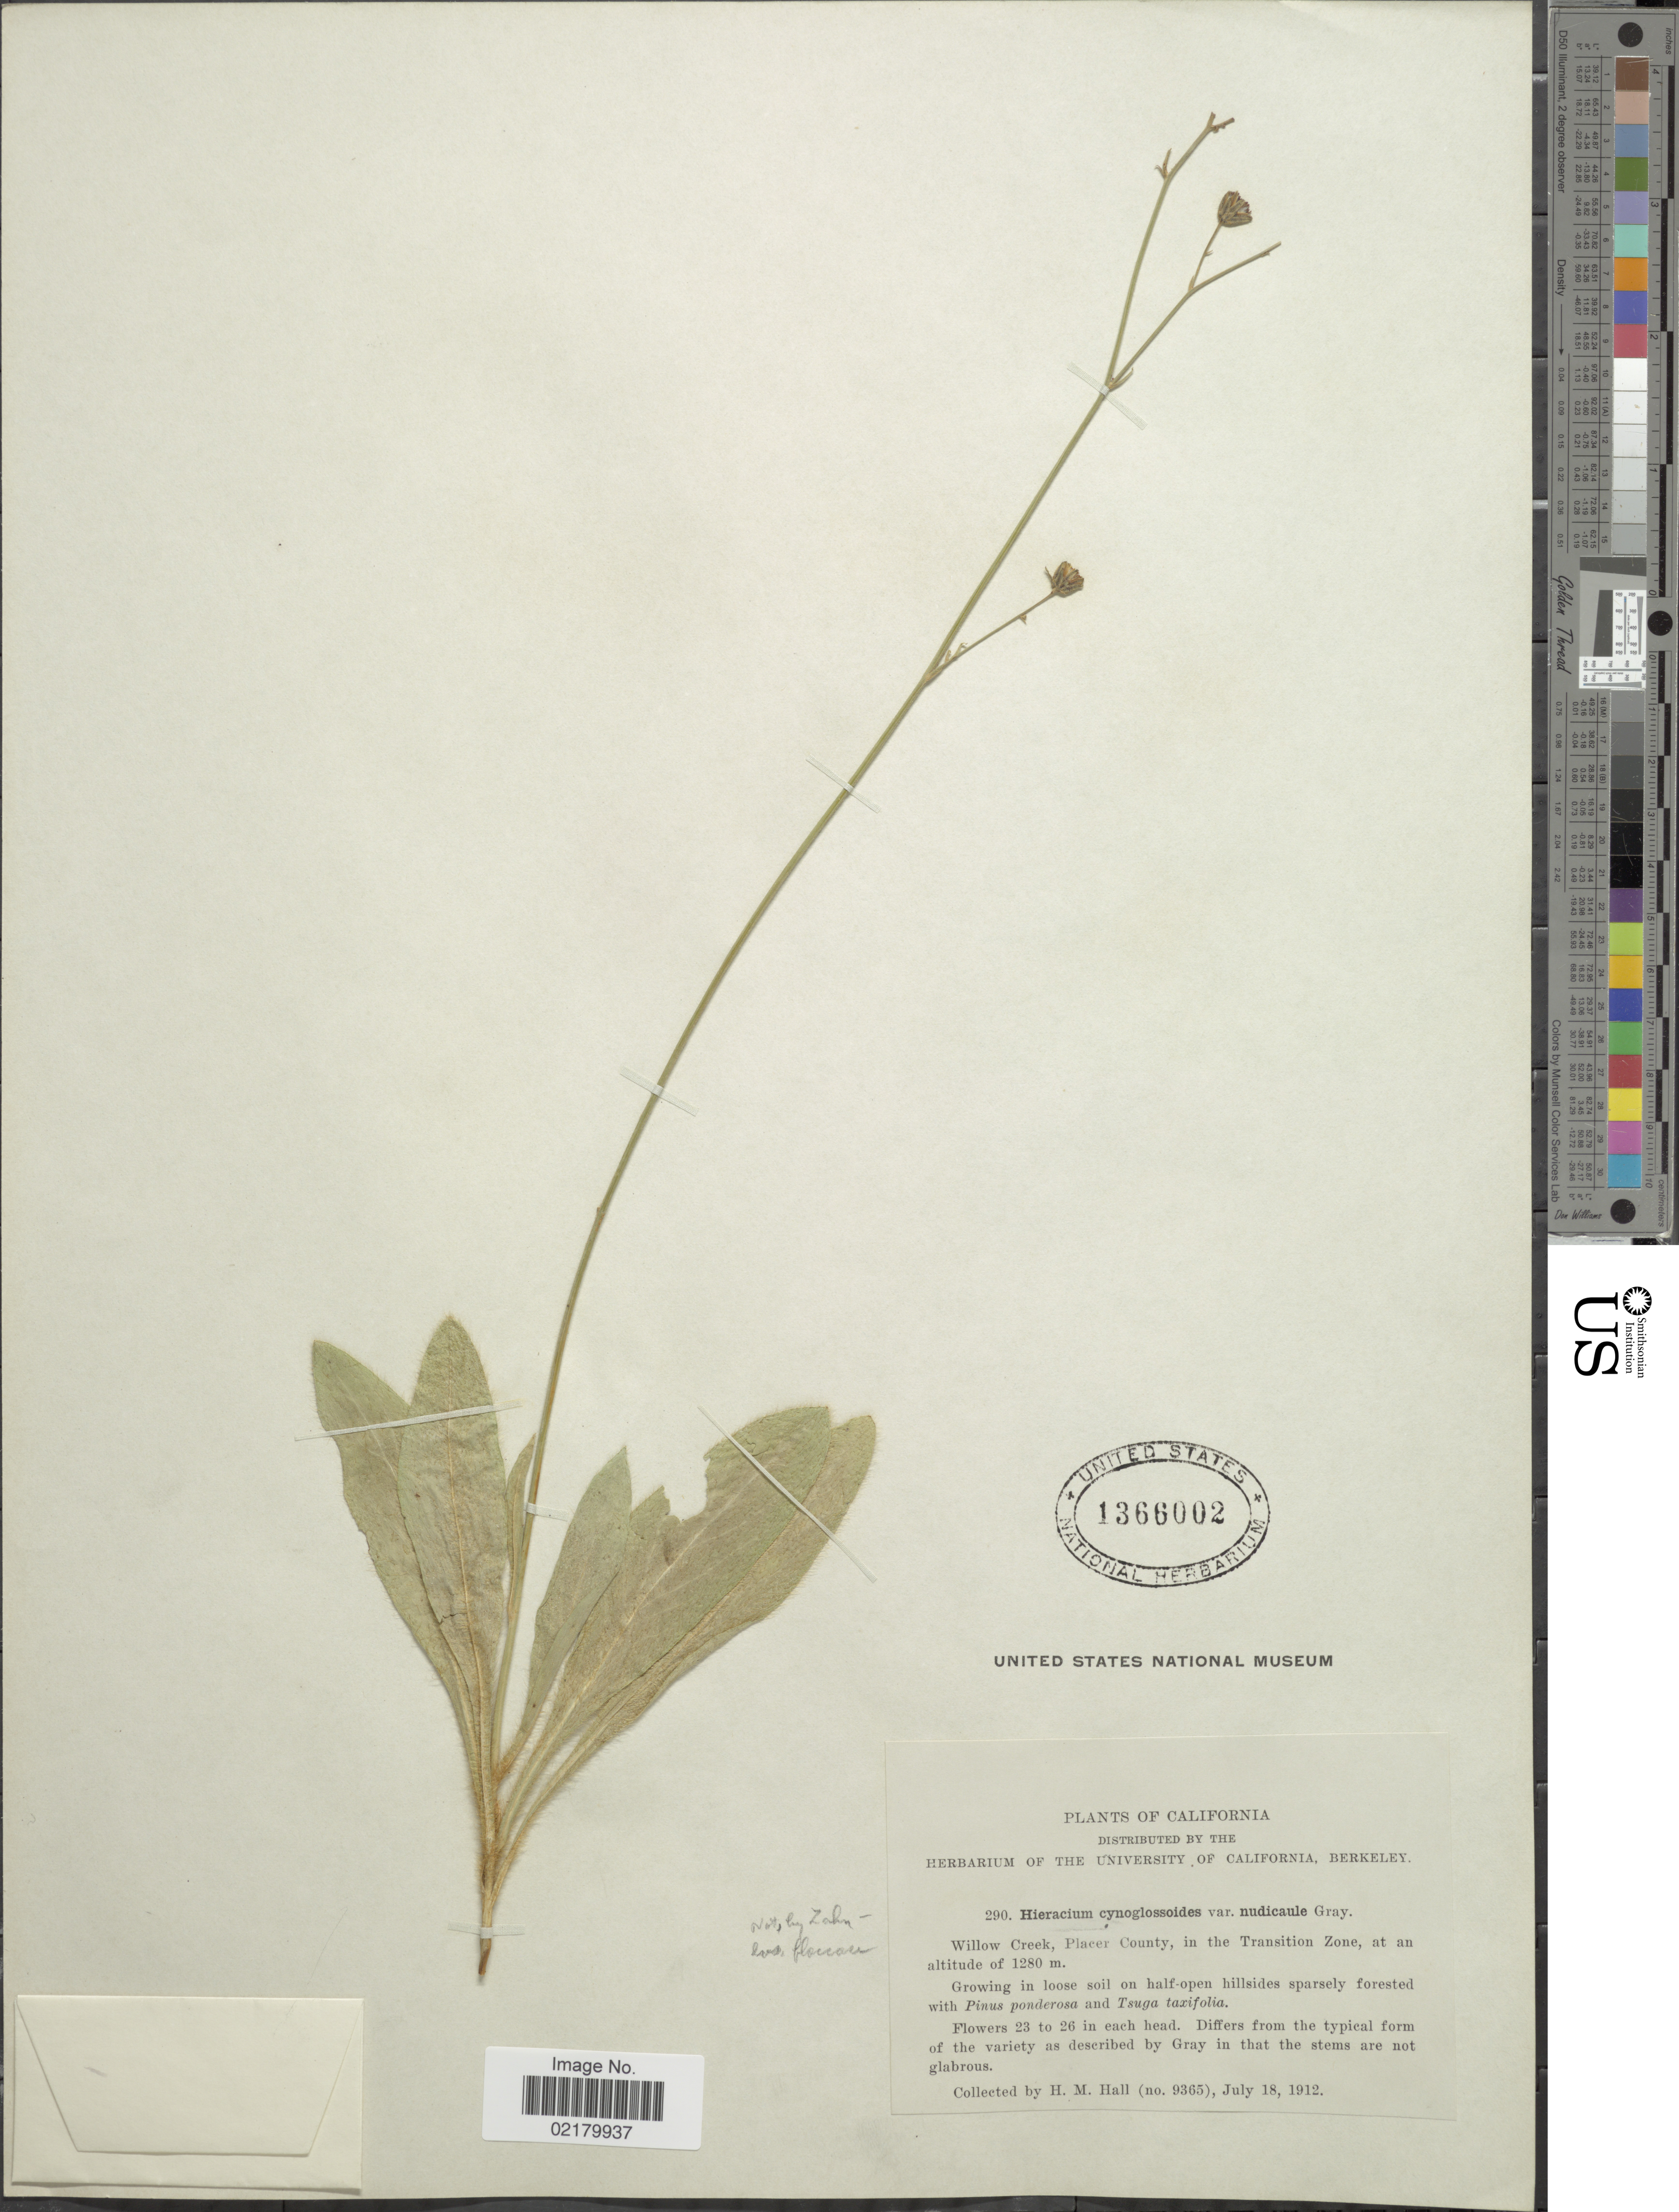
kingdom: Plantae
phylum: Tracheophyta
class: Magnoliopsida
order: Asterales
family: Asteraceae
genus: Hieracium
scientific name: Hieracium scouleri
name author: Hook.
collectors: H. M. Hall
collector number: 9365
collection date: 1912-07-18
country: United States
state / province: California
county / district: Placer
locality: Willow Creek, Places County, in the Transition Zone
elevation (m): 1280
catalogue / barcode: US 1366002